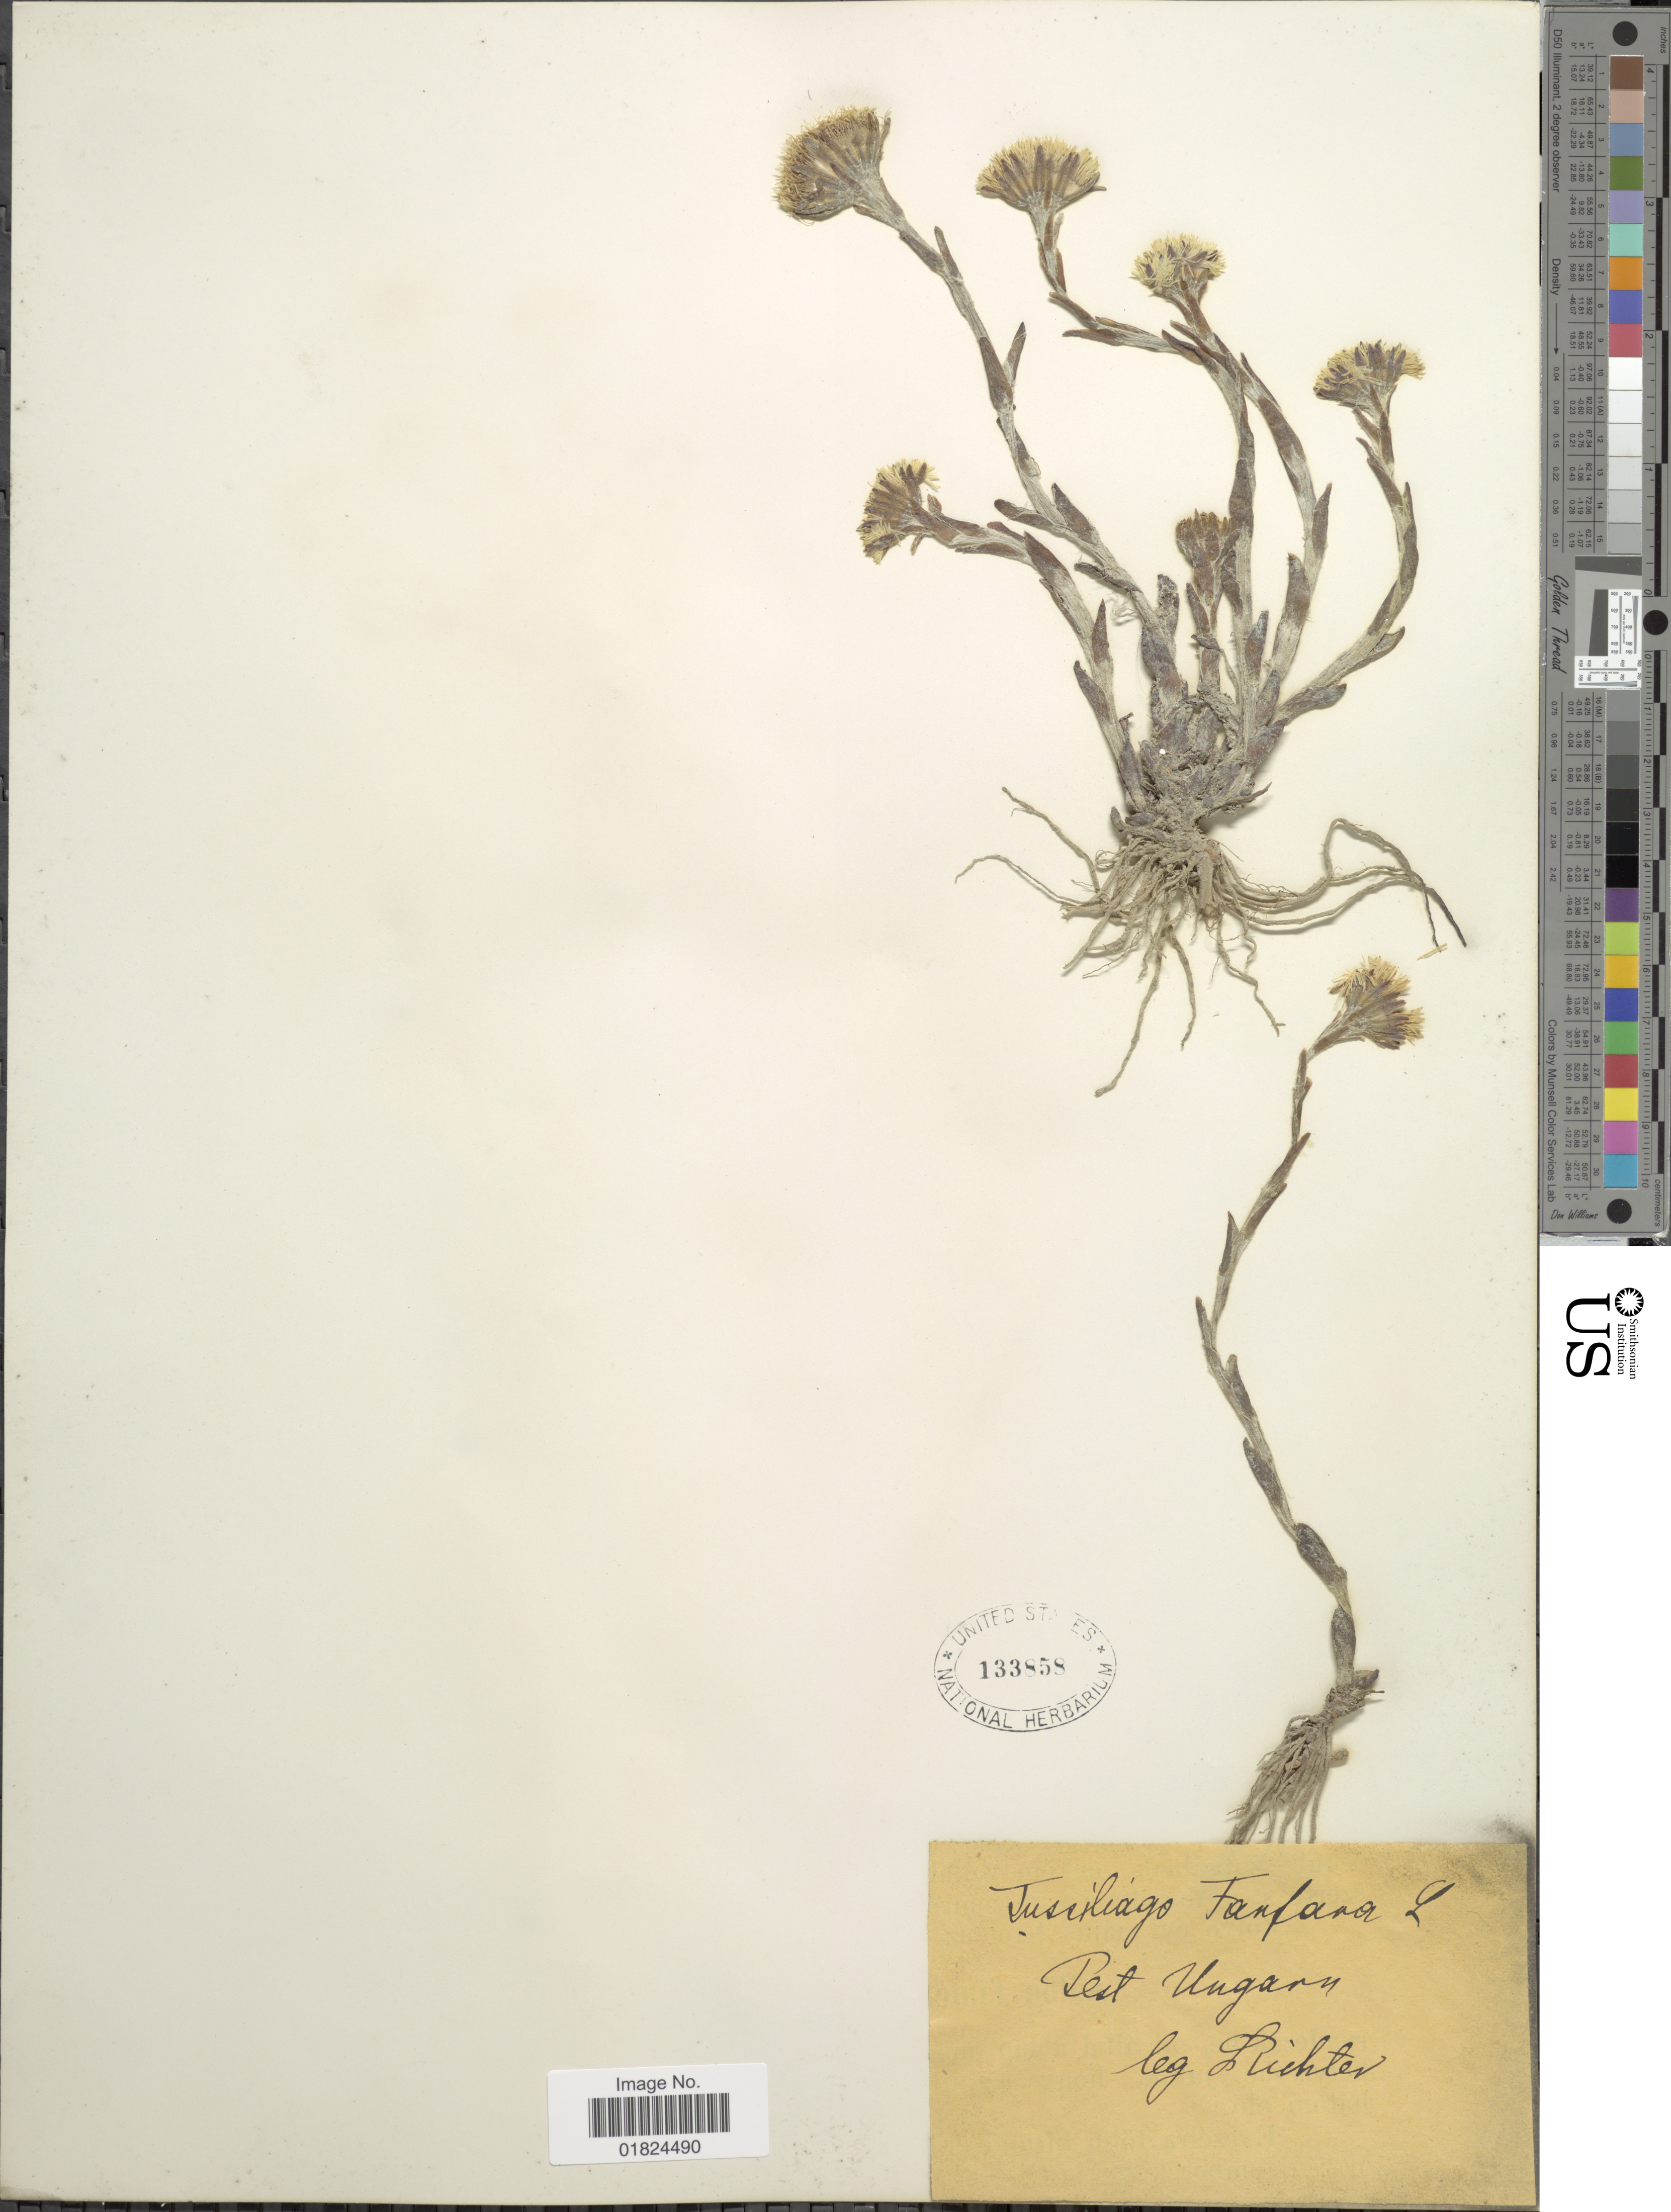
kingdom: Plantae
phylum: Tracheophyta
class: Magnoliopsida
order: Asterales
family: Asteraceae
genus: Tussilago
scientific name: Tussilago farfara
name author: L.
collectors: -- Richter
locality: Pest Ungaru. [interpreted]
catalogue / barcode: US 133858